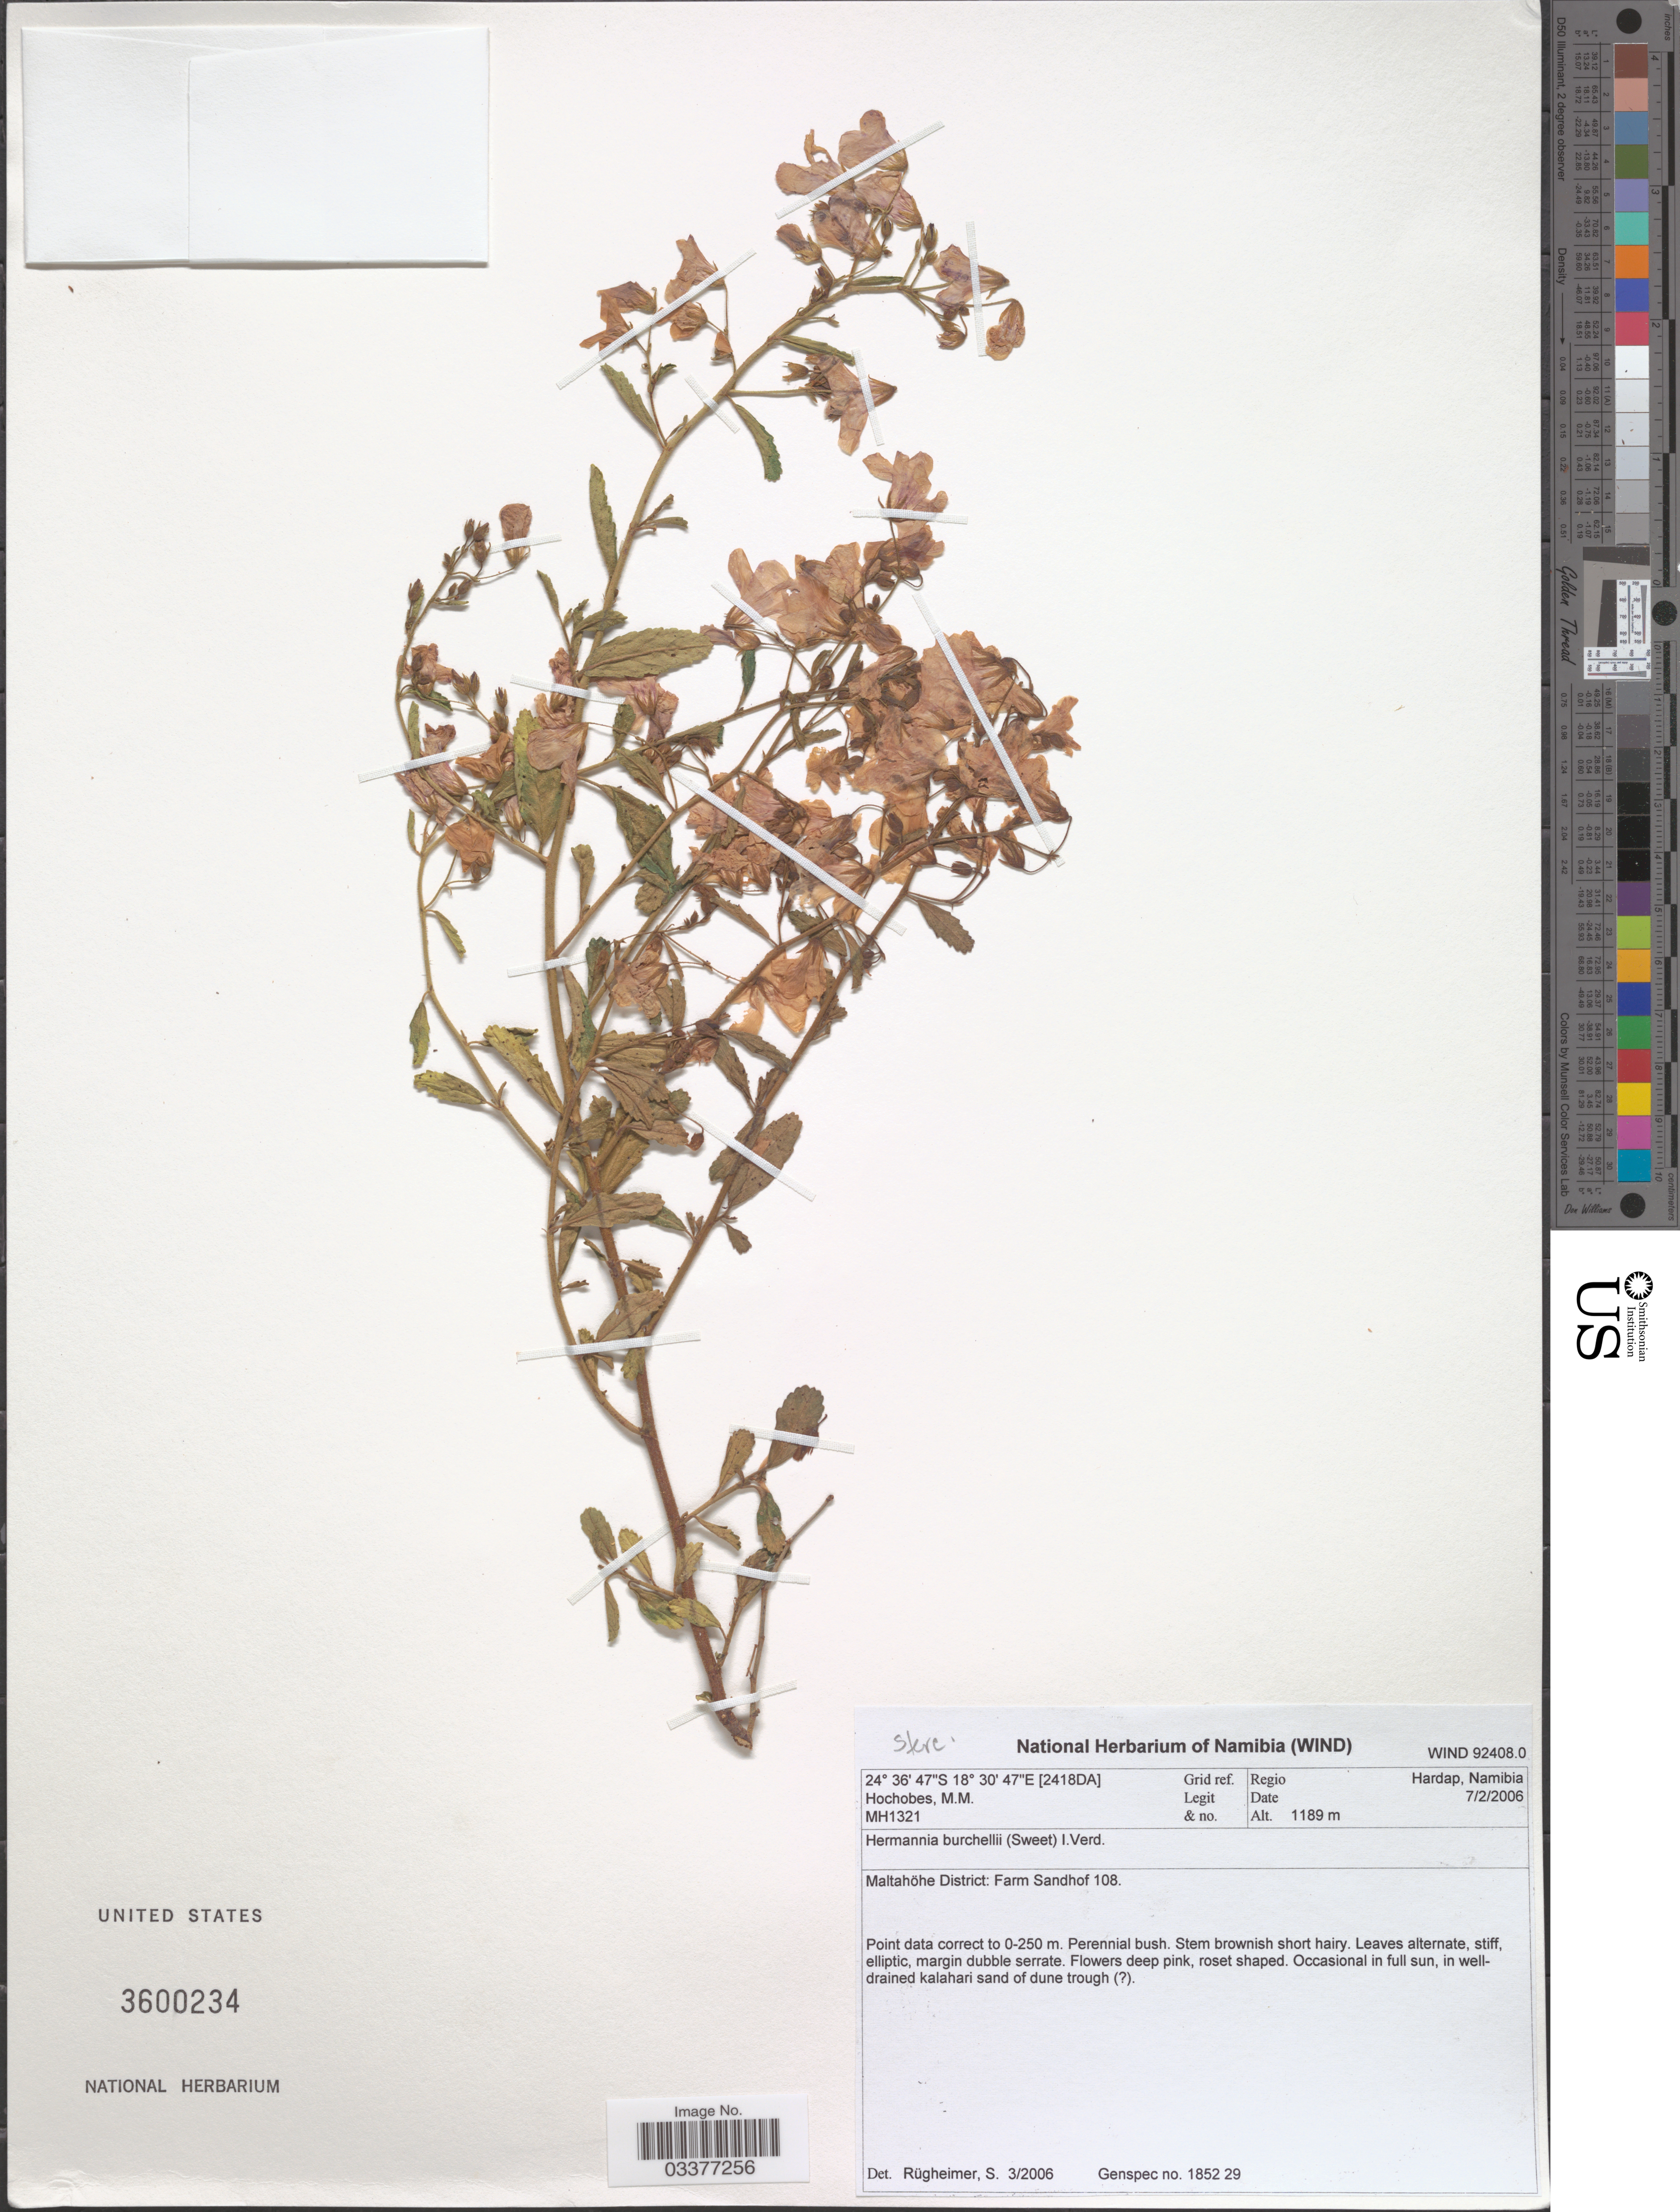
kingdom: Plantae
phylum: Tracheophyta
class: Magnoliopsida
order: Malvales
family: Malvaceae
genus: Hermannia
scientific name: Hermannia burchellii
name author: Verdc.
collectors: M. Hochobes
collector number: MH1321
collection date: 2006-02-07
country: Namibia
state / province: Hardap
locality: Grid ref. [2418DA]. Regio Hardap, Namibia. Maltahöhe District: Farm Sandhof 108.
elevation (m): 1189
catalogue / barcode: US 3600234